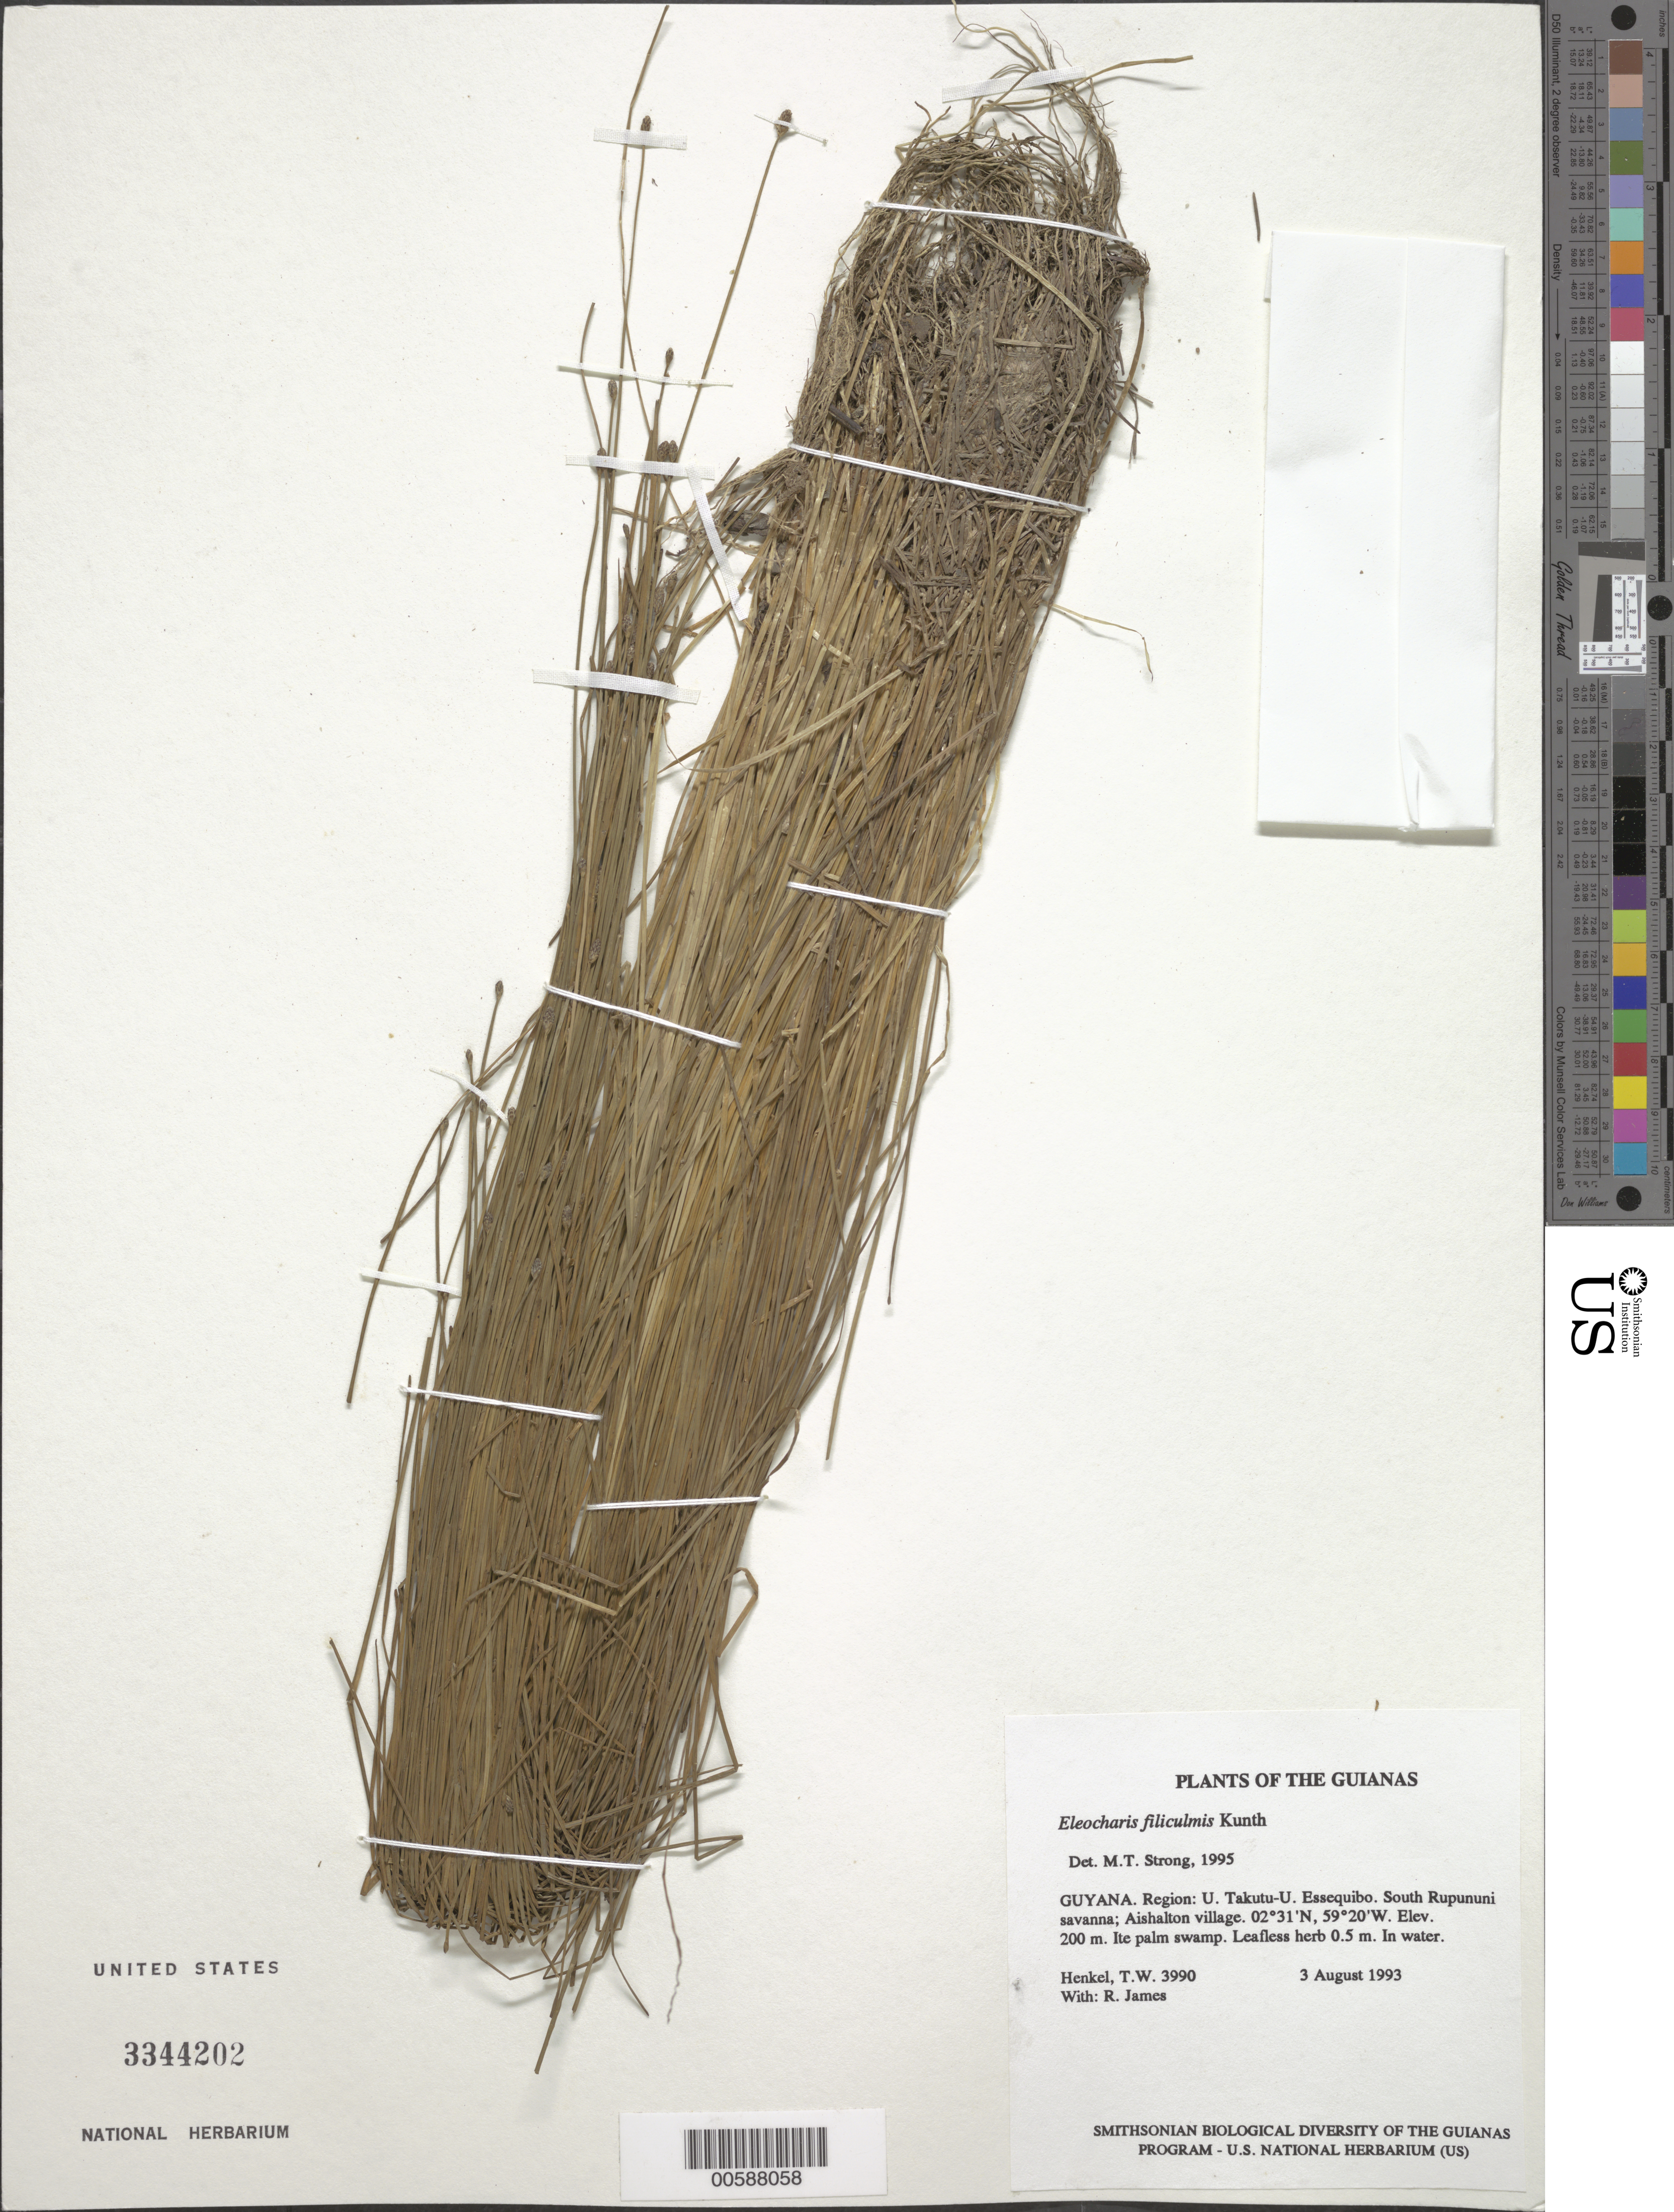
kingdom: Plantae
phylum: Tracheophyta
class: Liliopsida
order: Poales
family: Cyperaceae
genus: Eleocharis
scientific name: Eleocharis filiculmis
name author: Kunth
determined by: Strong, M. T., (US), Smithsonian Institution - National Museum of Natural History (UNITED STATES)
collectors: T. Henkel & R. James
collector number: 3990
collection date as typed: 3 August 1994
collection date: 1994-08-03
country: Guyana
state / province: U. Takutu-U. Essequibo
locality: South Rupununi savanna; Aishalton village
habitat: Ite palm swamp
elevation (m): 200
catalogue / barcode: US 3344202